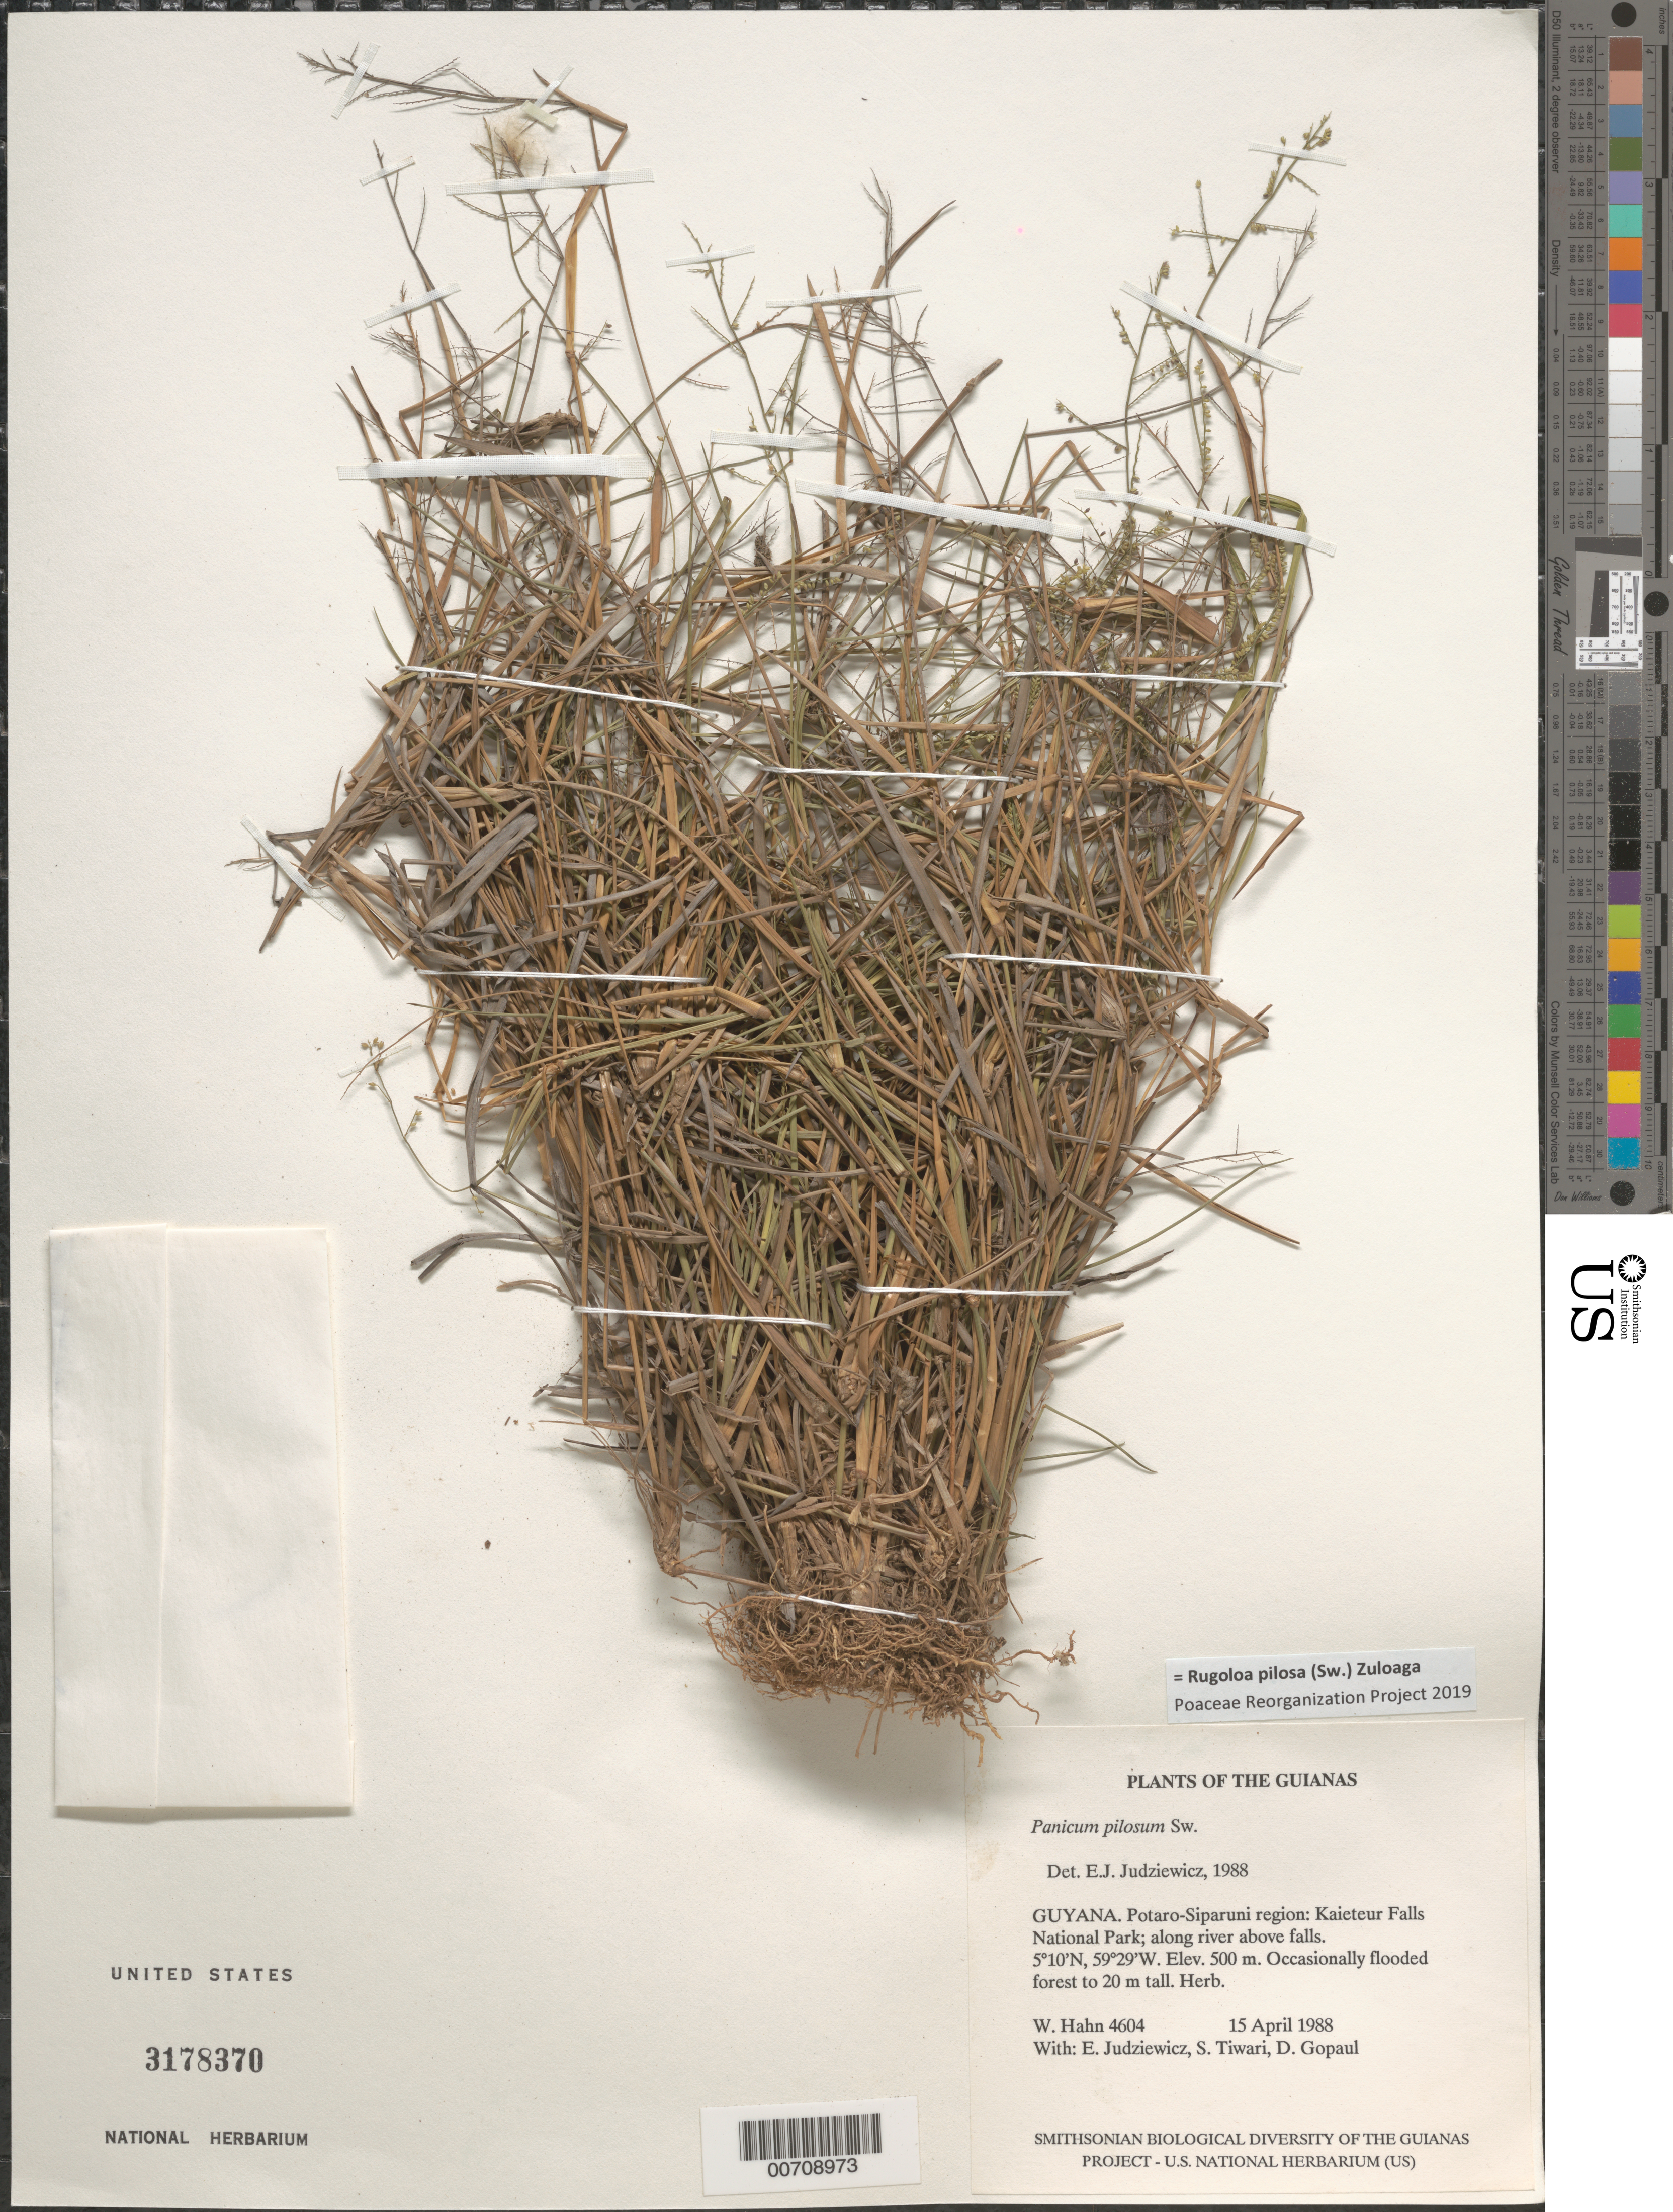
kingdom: Plantae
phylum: Tracheophyta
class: Liliopsida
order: Poales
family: Poaceae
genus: Panicum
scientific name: Panicum pilosum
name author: Sw.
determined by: Judziewicz, E. J.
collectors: W. Hahn, E. J. Judziewicz, S. Tiwari & D. Gopaul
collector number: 4604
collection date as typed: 15 April 1988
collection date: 1988-04-15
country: Guyana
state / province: Potaro-Siparuni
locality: Kaieteur Falls National Park; along river above falls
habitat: Occasionally flooded forest to 20 m tall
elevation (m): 500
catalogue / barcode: US 3178370